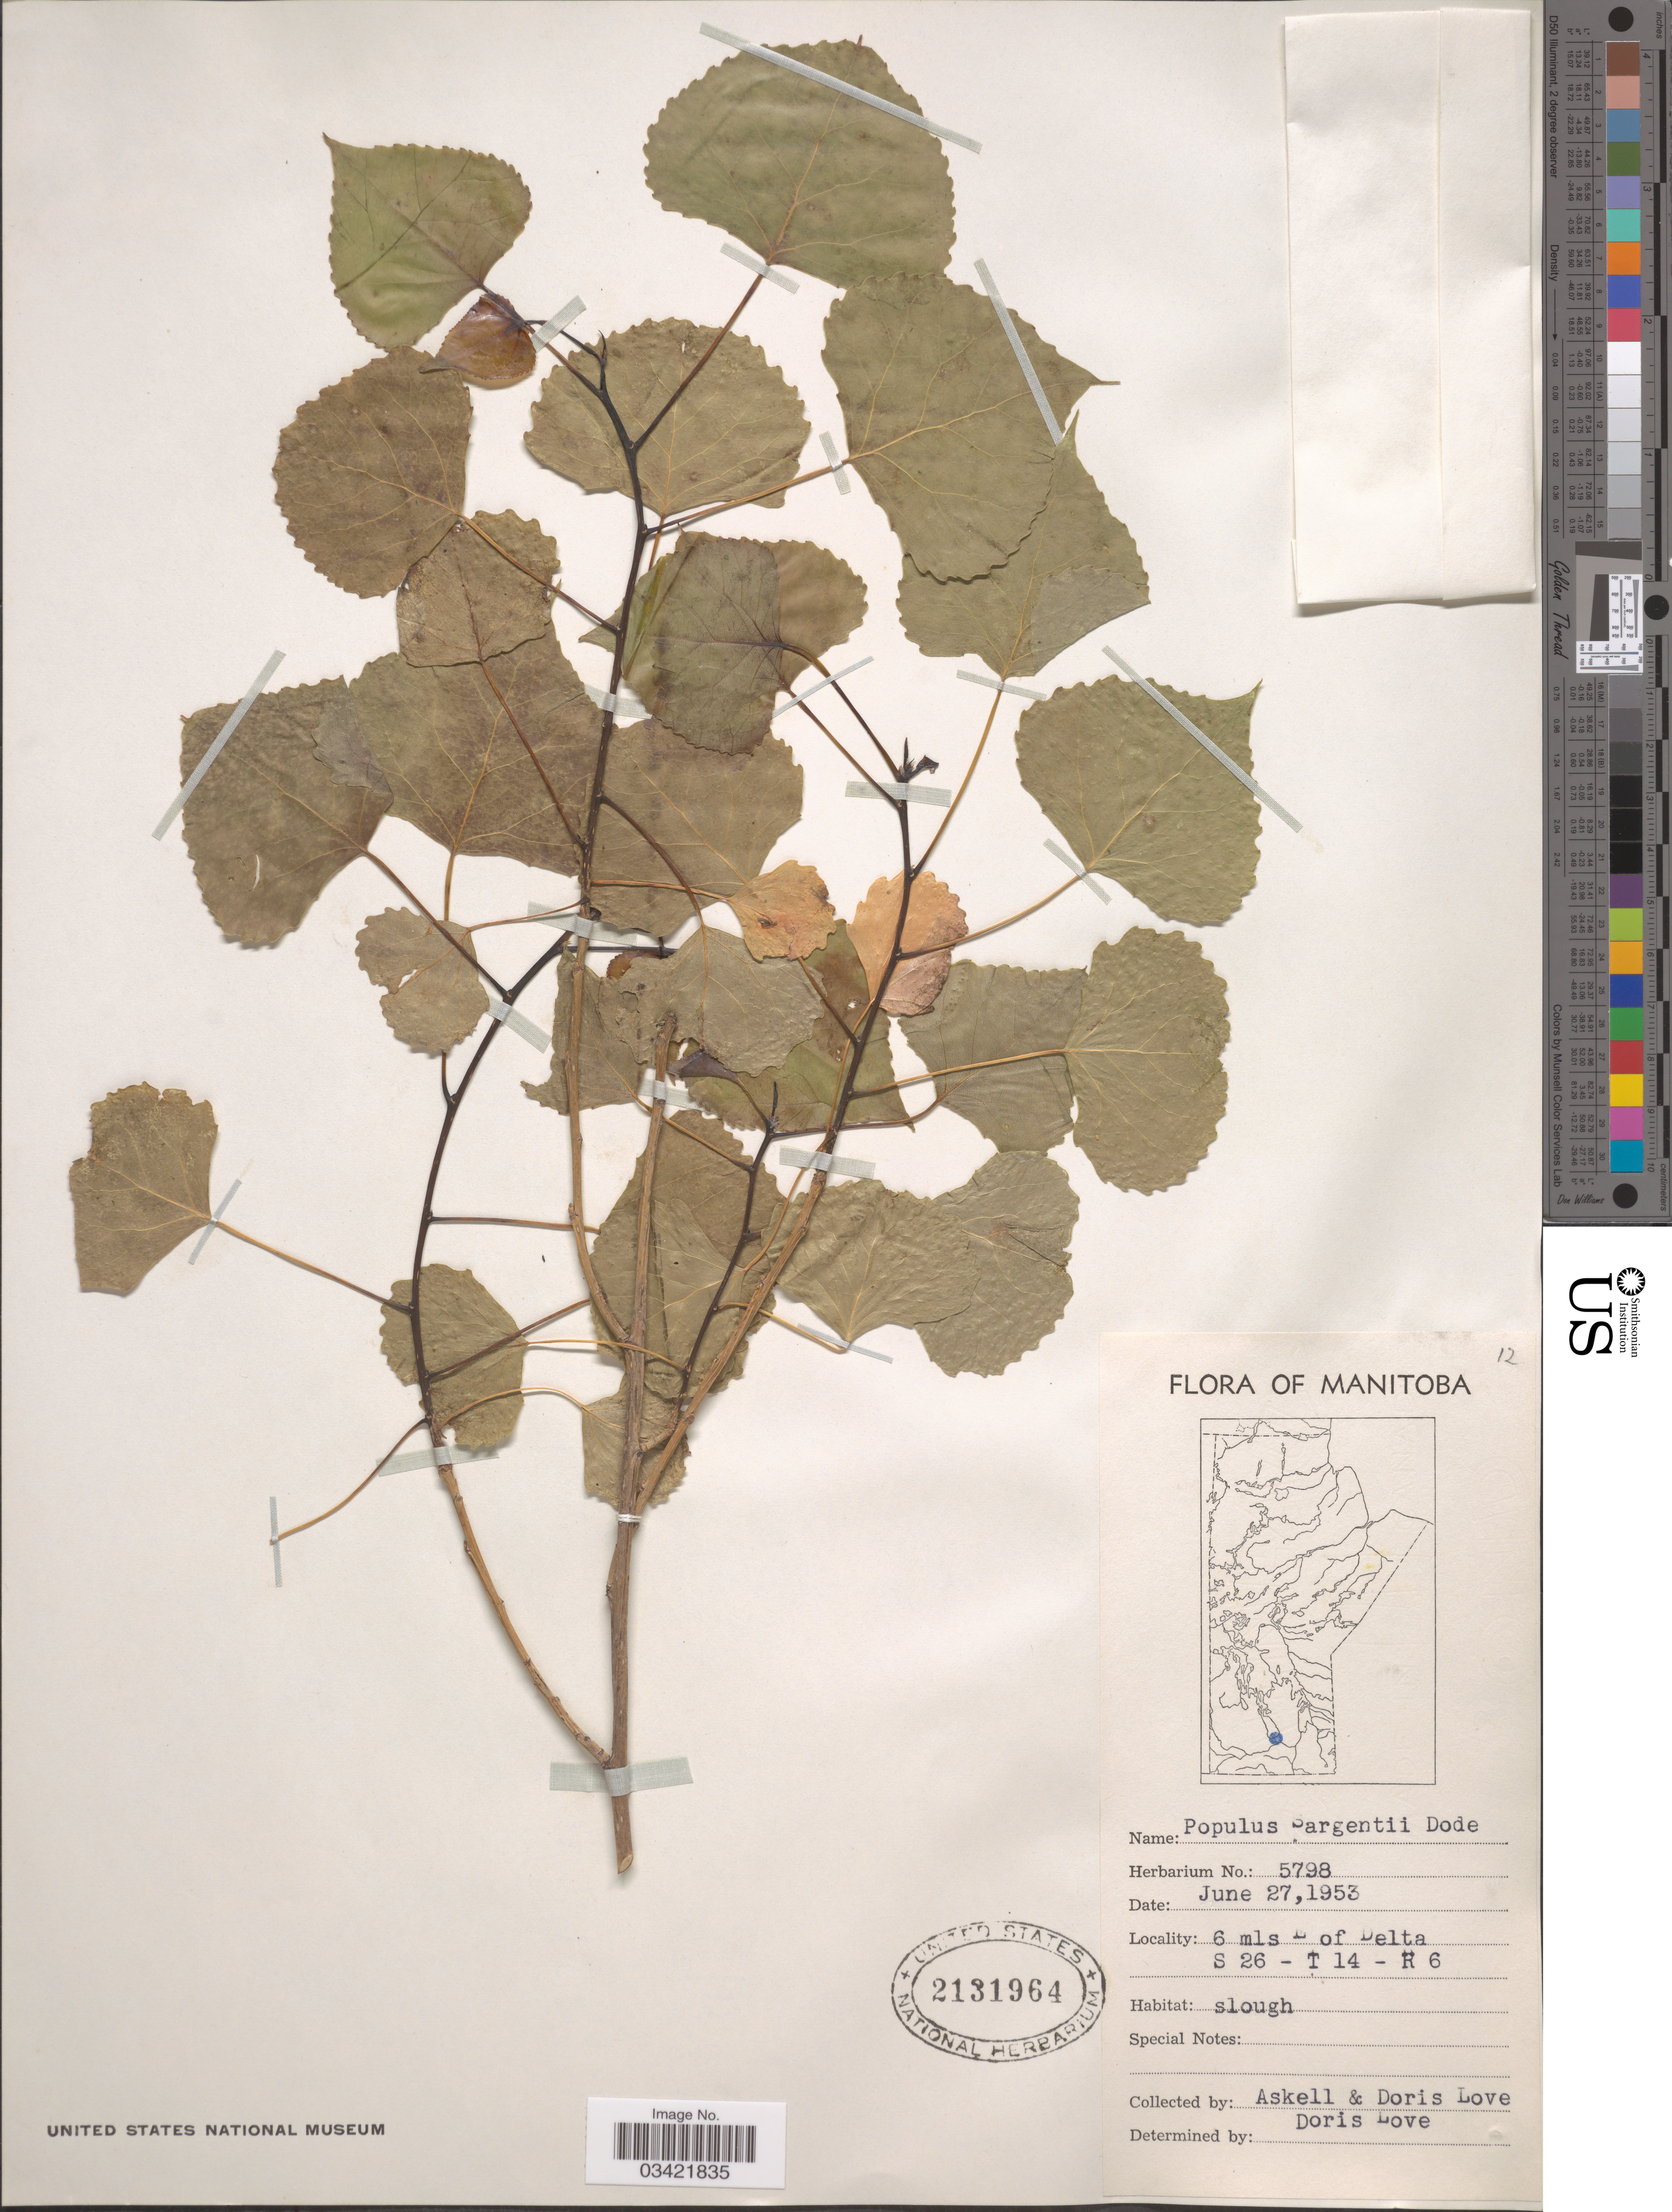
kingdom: Plantae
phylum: Tracheophyta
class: Magnoliopsida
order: Malpighiales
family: Salicaceae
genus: Populus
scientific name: Populus deltoides subsp. monilifera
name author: (Aiton) Eckenw.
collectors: Á. Löve & D. Löve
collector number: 5798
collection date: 1953-06-27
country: Canada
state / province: Manitoba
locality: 6 mls E of Delta. S 26 - T 14 - R 6.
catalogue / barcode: US 2131964